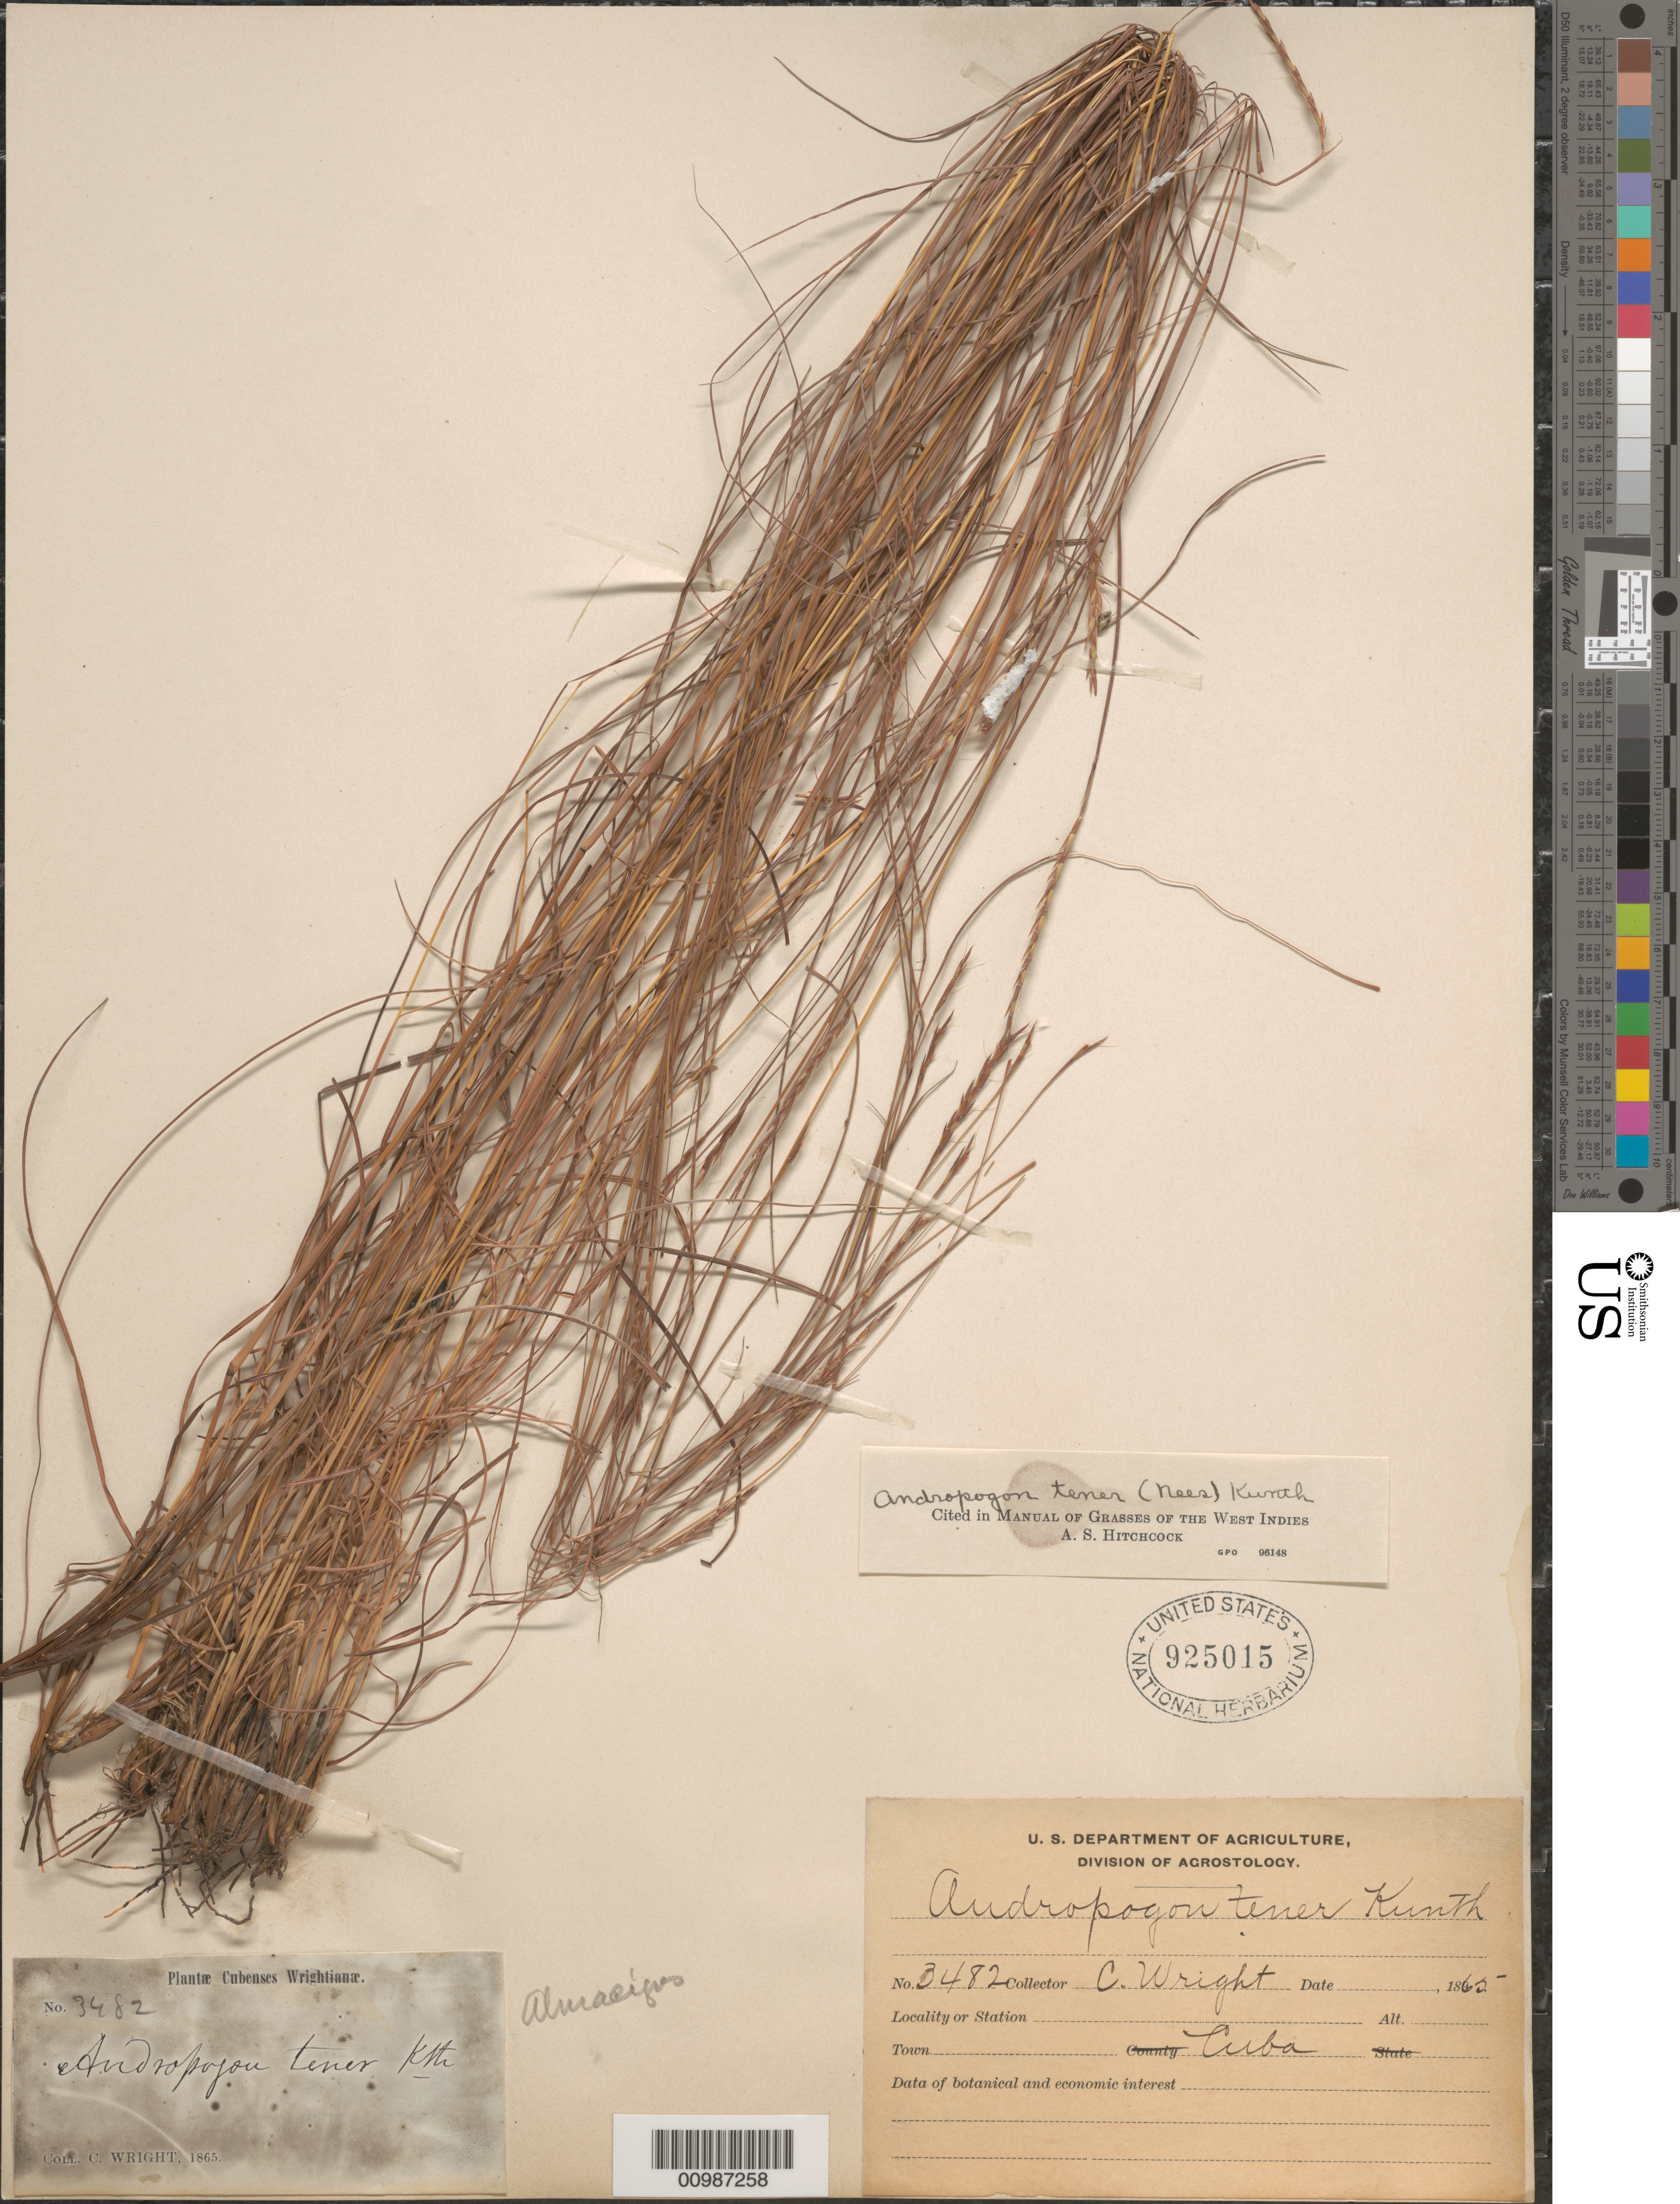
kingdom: Plantae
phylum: Tracheophyta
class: Liliopsida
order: Poales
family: Poaceae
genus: Andropogon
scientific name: Andropogon tener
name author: (Nees) Kunth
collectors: C. Wright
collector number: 3482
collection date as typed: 1865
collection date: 1865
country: Cuba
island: Cuba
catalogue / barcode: US 925015